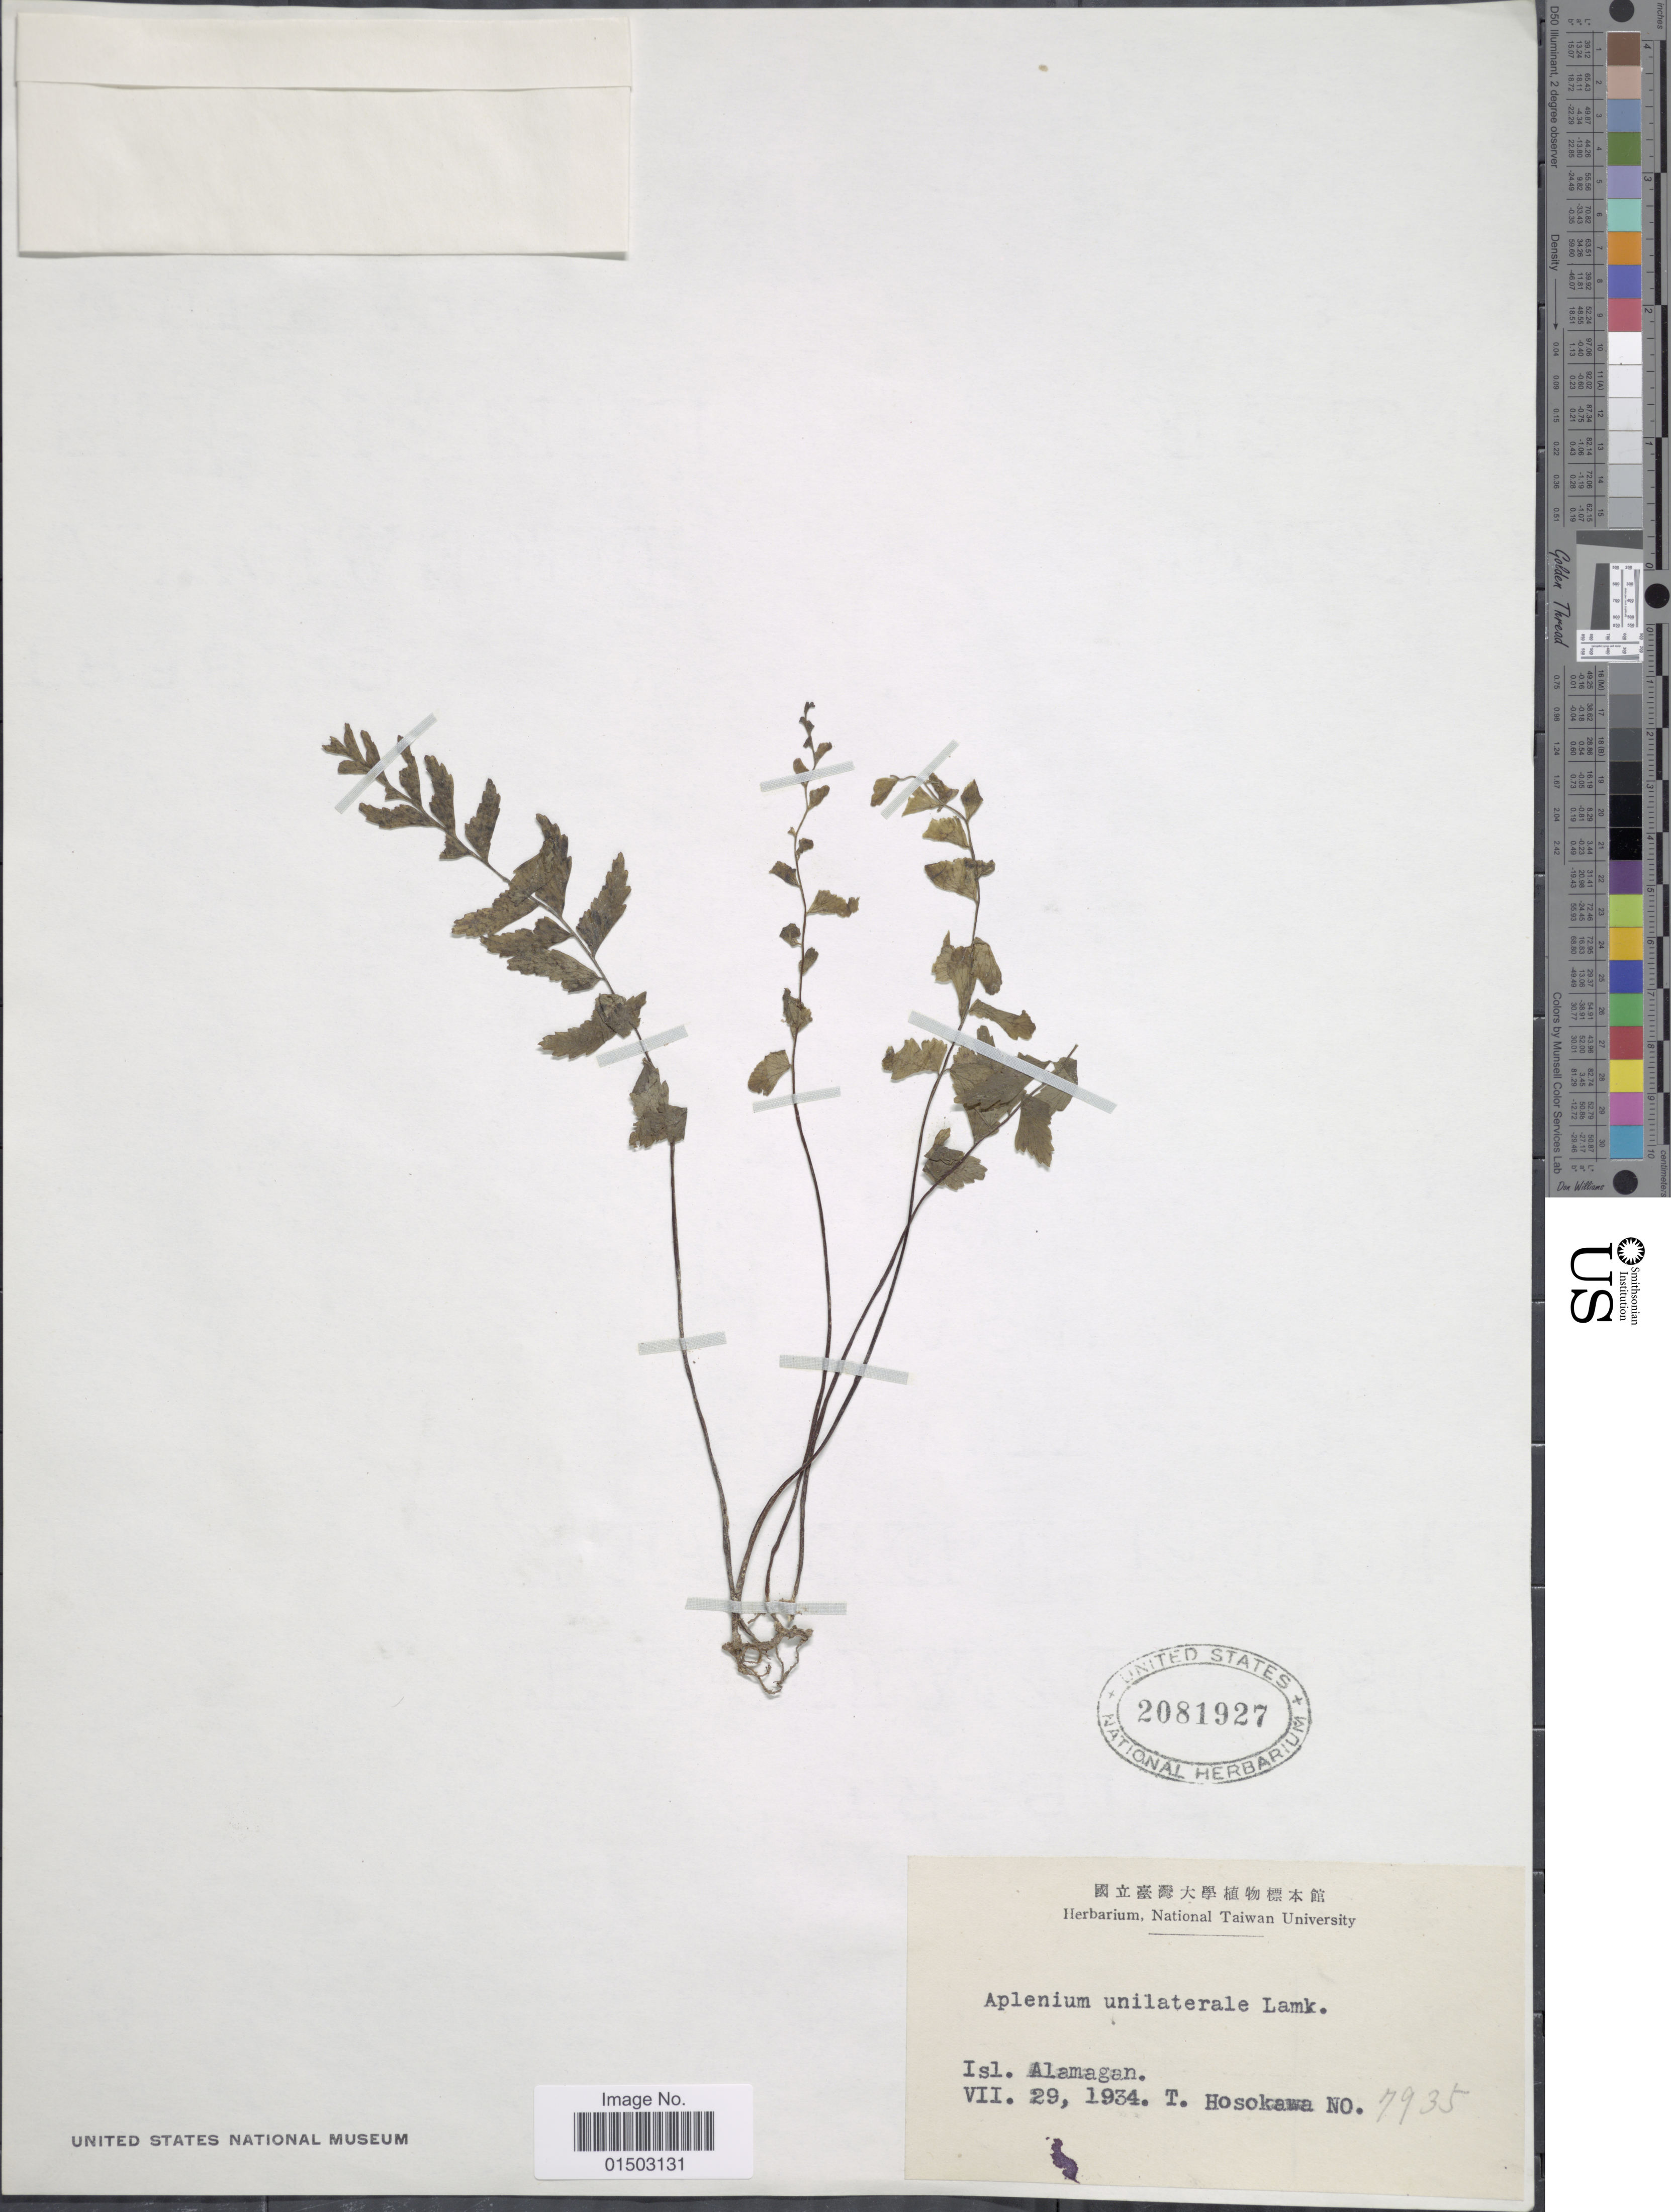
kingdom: Plantae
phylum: Tracheophyta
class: Polypodiopsida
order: Polypodiales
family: Aspleniaceae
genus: Hymenasplenium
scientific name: Hymenasplenium unilaterale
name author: (Lam.) Hayata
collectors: T. Hosokawa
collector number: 7935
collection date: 1934-07-29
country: Northern Mariana Islands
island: Alamagan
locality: Isl. Alamagan.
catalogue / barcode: US 2081927